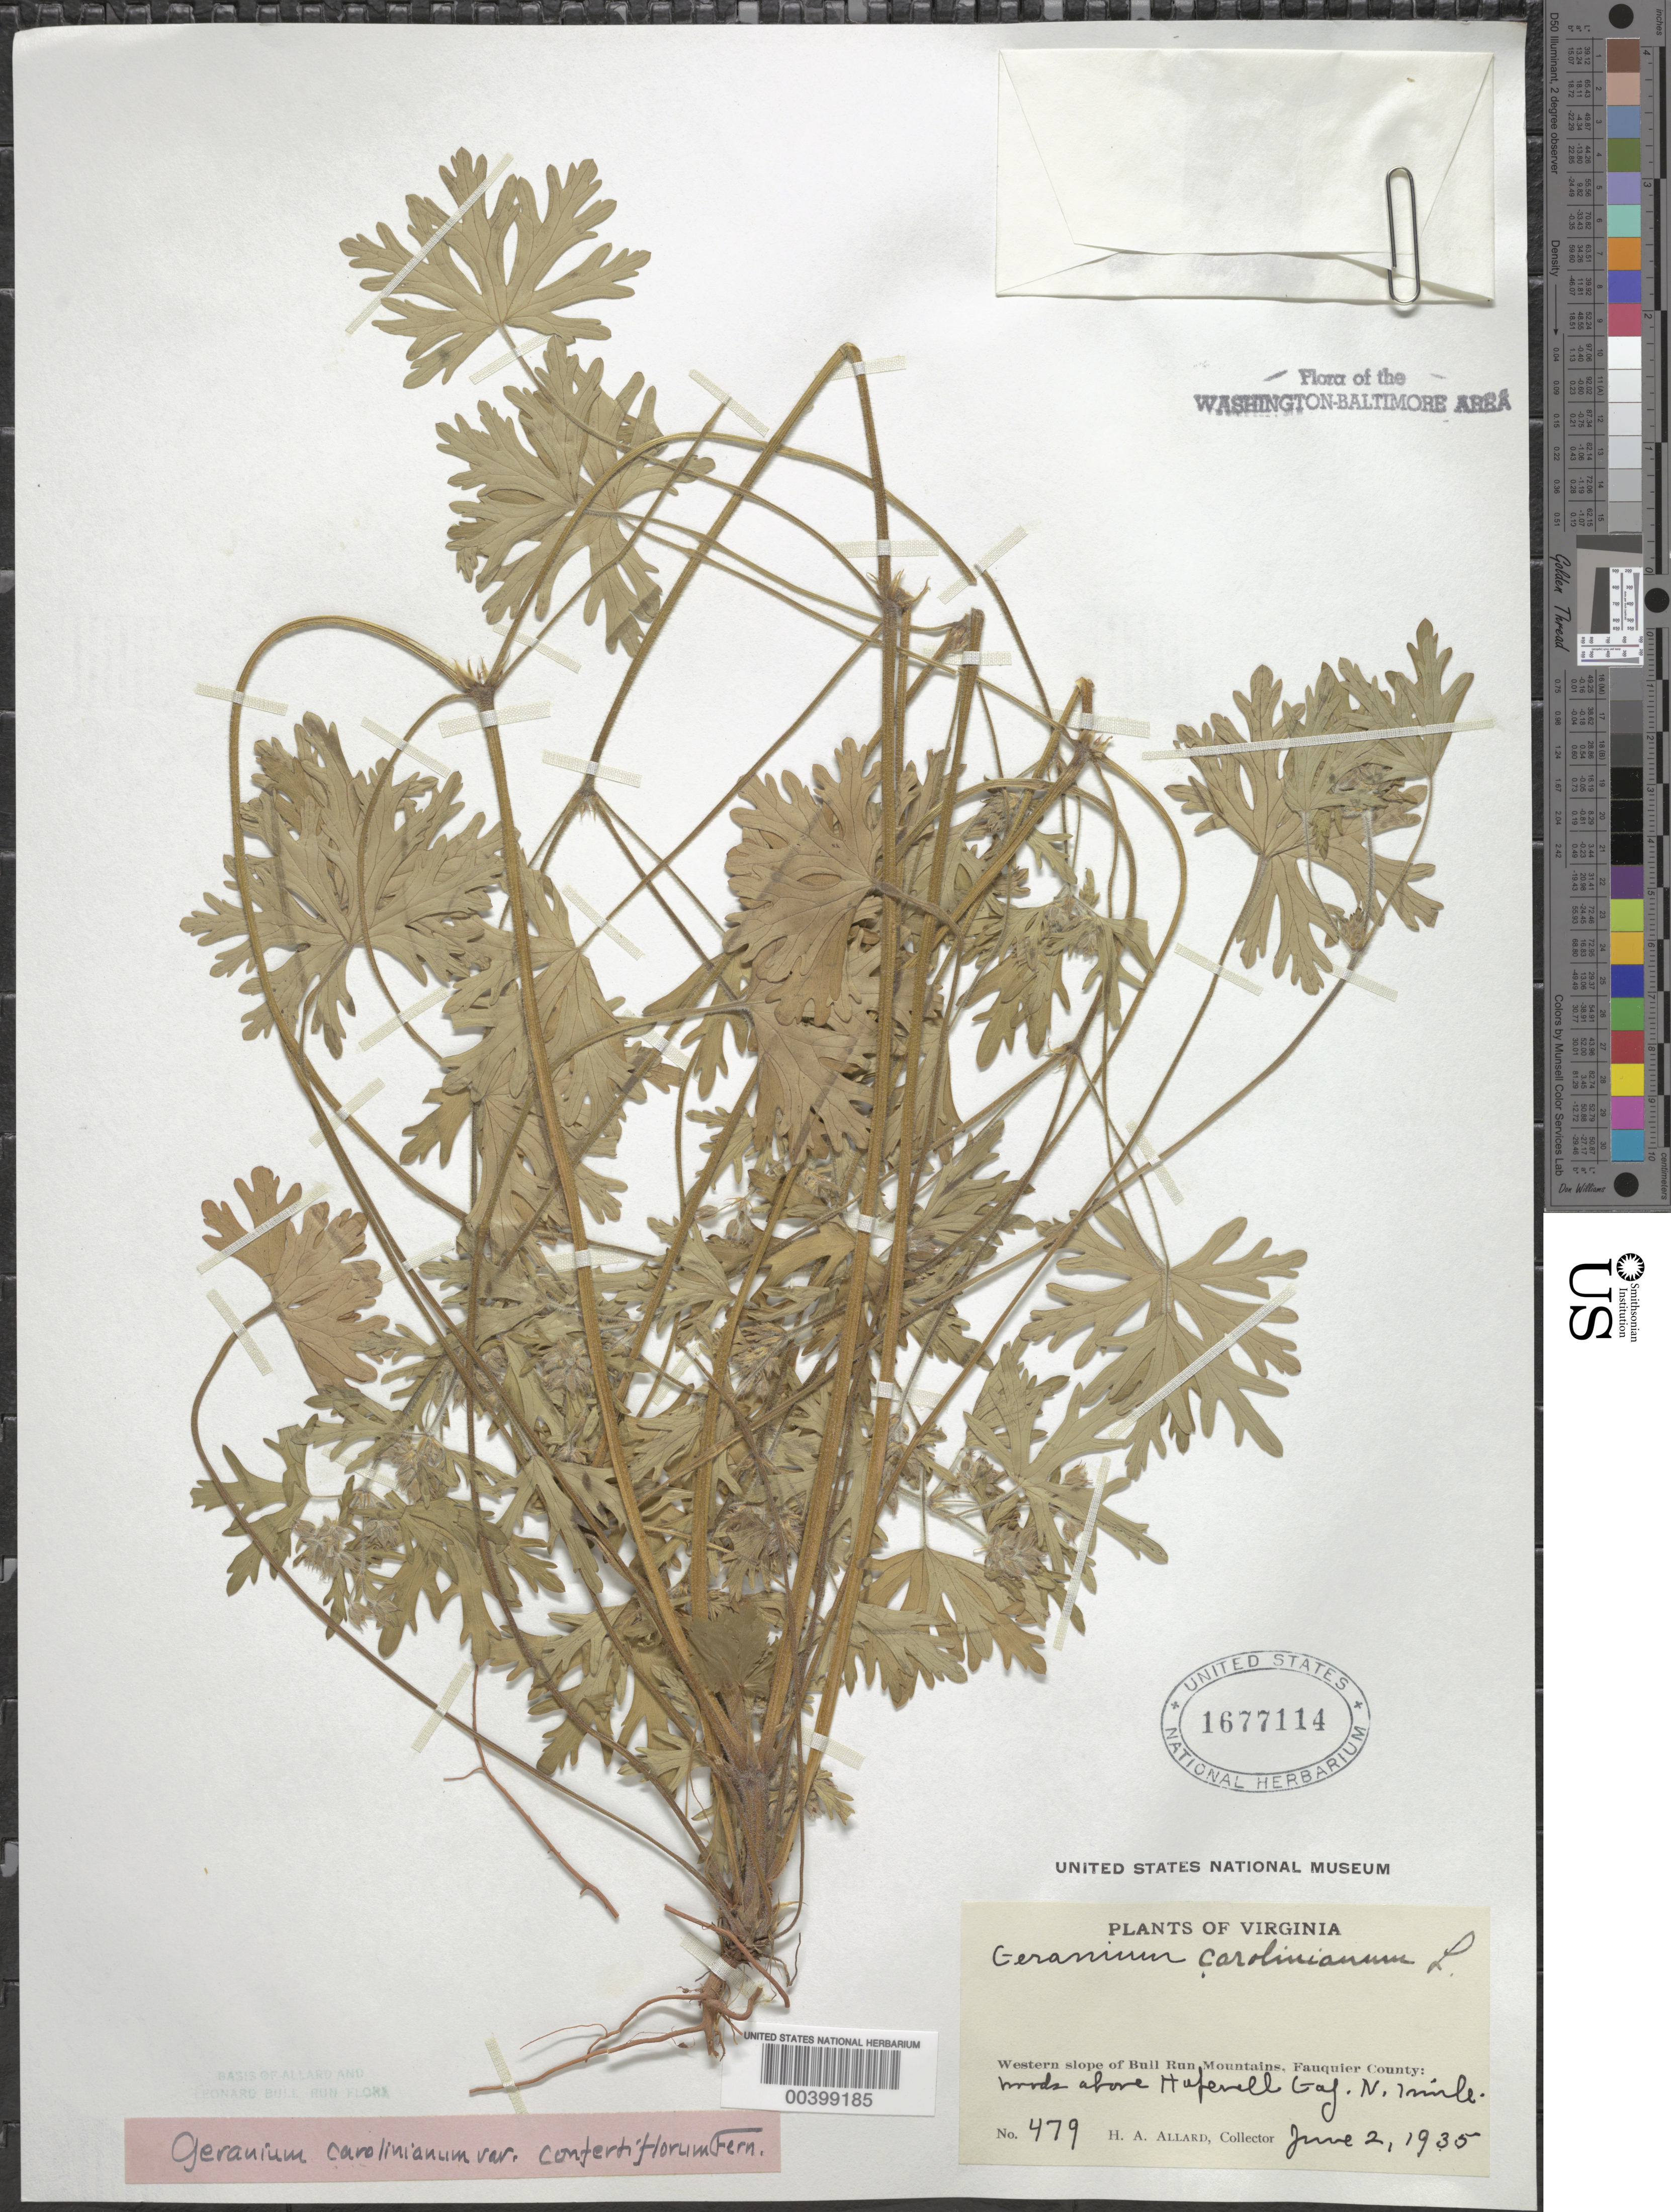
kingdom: Plantae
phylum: Tracheophyta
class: Magnoliopsida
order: Geraniales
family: Geraniaceae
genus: Geranium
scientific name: Geranium carolinianum var. confertiflorum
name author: Fernald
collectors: H. A. Allard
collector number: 479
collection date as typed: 02 Jun 1935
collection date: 1935-06-02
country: United States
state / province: Virginia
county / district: Fauquier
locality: North of Hopewell Gap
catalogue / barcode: US 1677114